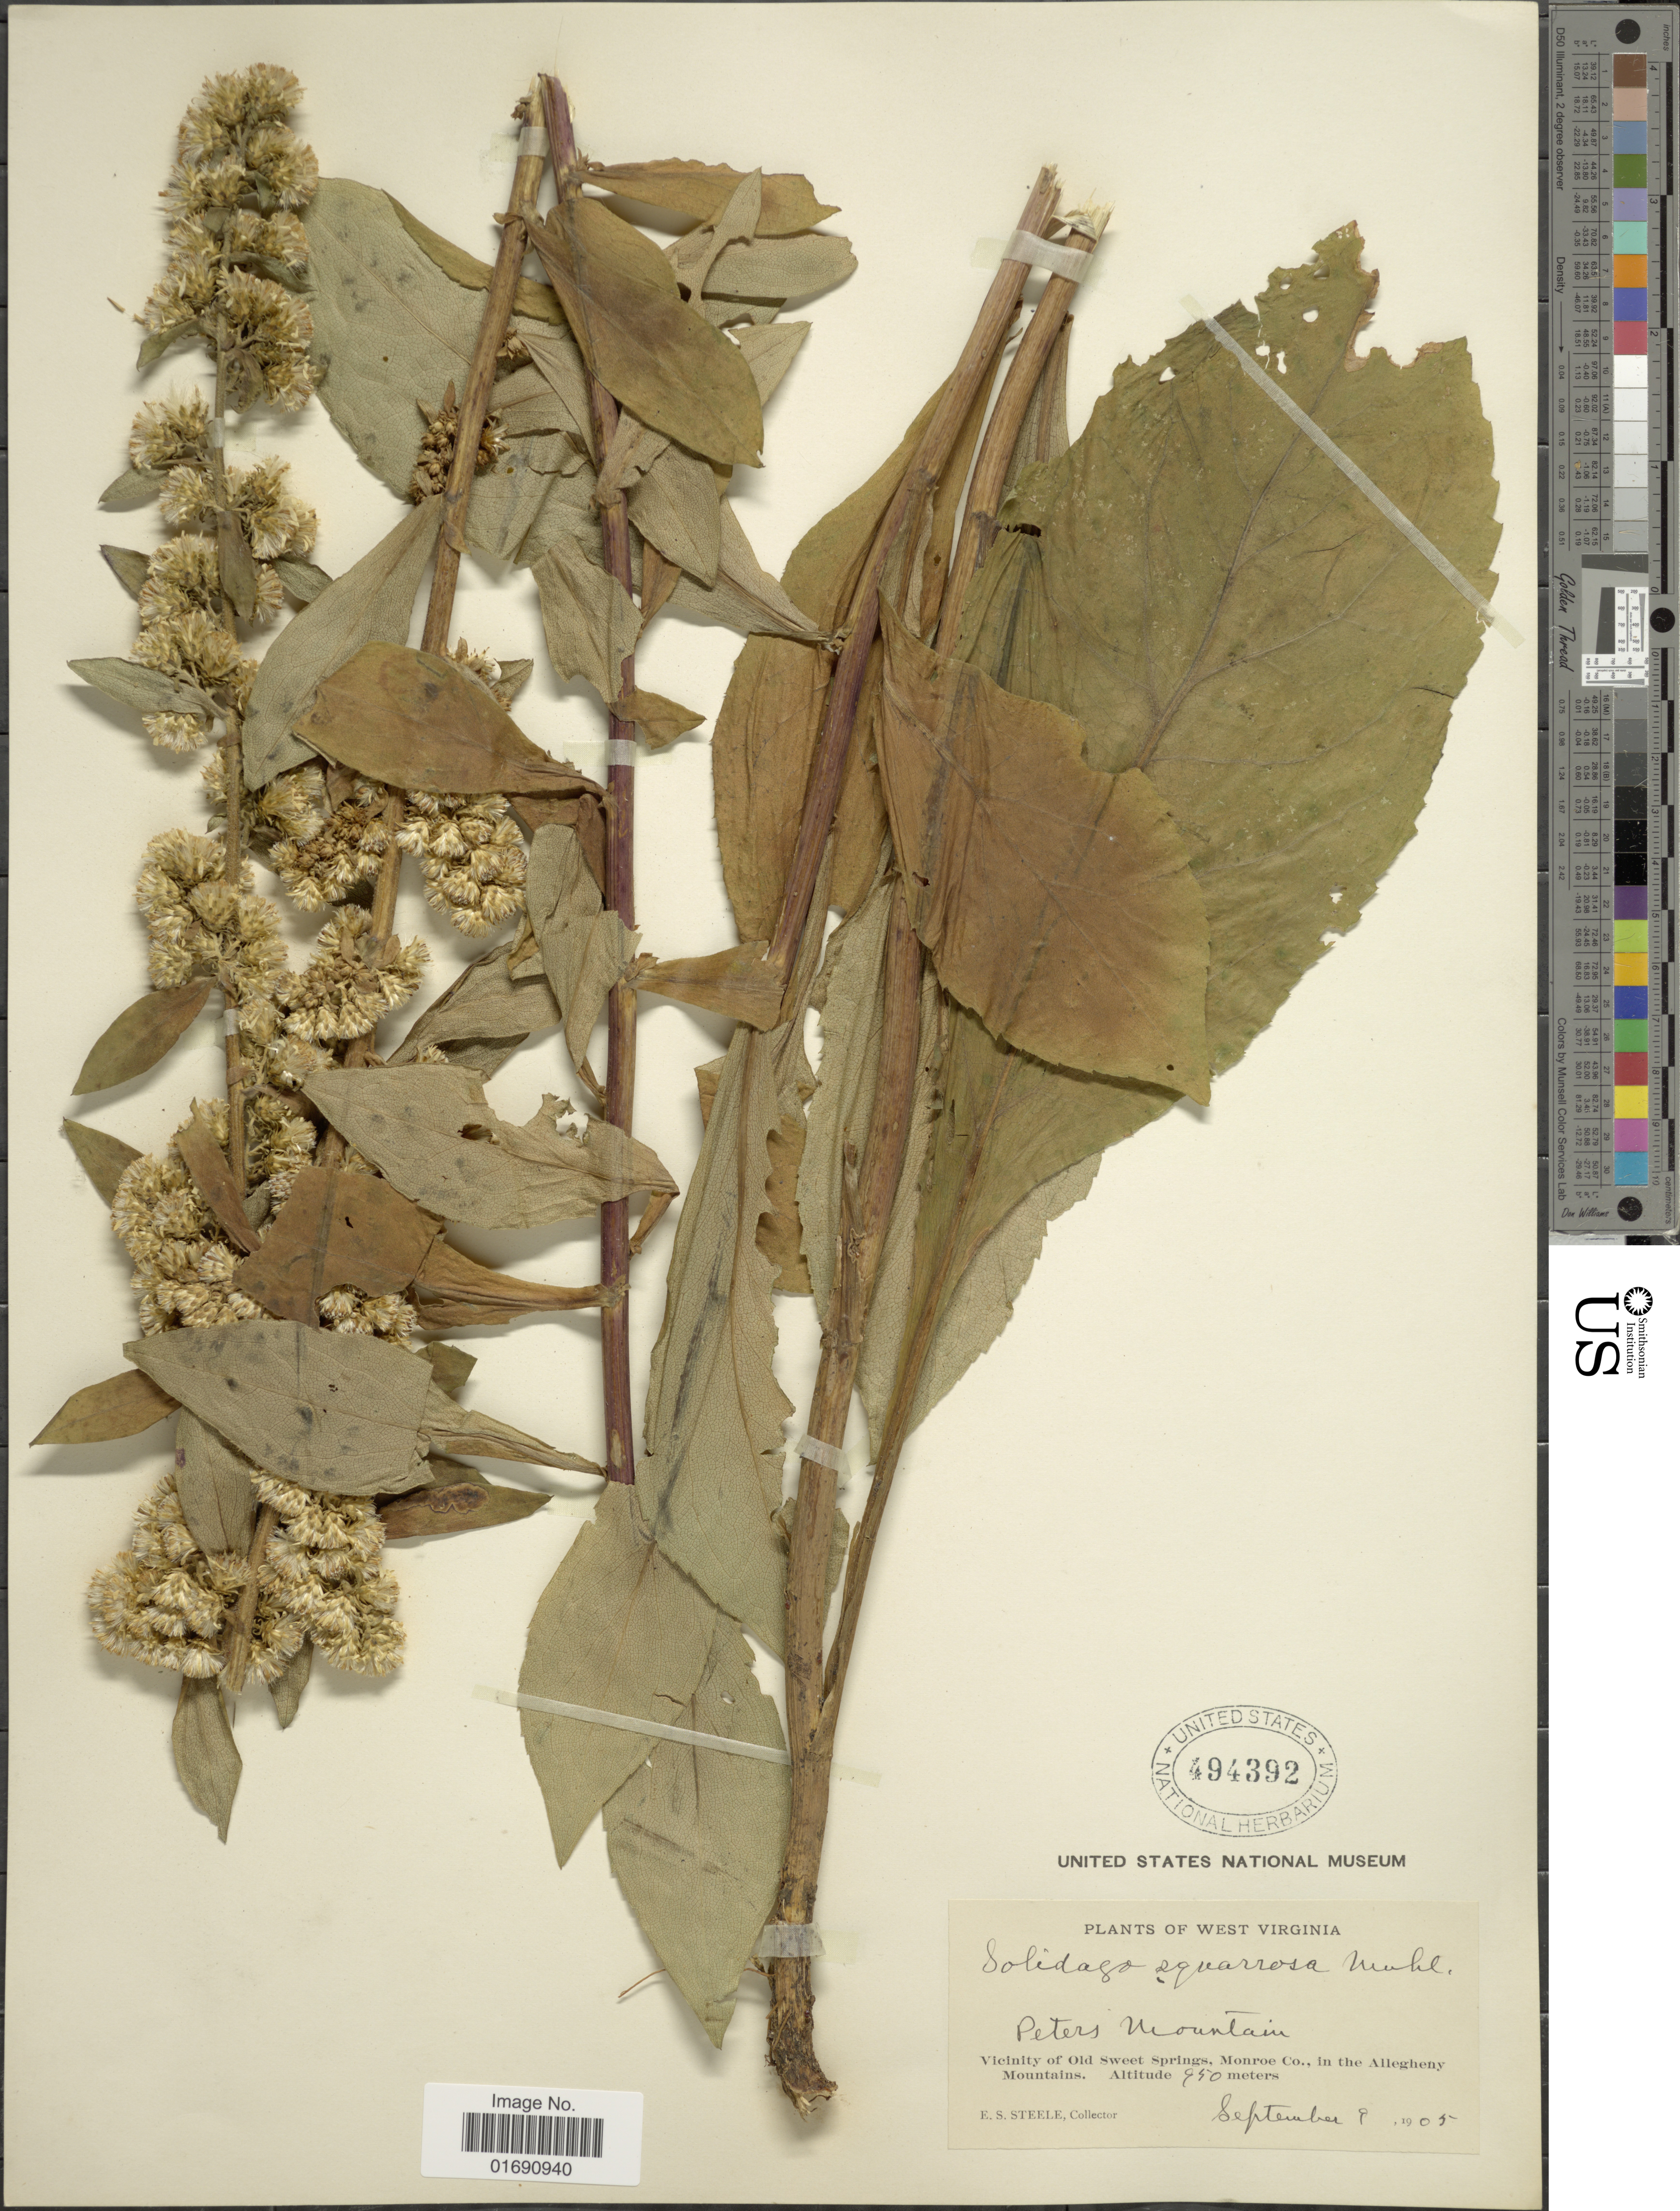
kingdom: Plantae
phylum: Tracheophyta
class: Magnoliopsida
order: Asterales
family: Asteraceae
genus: Solidago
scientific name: Solidago squarrosa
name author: Muhl.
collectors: E. Steele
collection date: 1905-09-09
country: United States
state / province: West Virginia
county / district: Monroe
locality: Peters Mountain, Vicinity of Old Sweet Springs, Monroe Co., in the Allegheny Mountains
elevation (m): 950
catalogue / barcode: US 494392